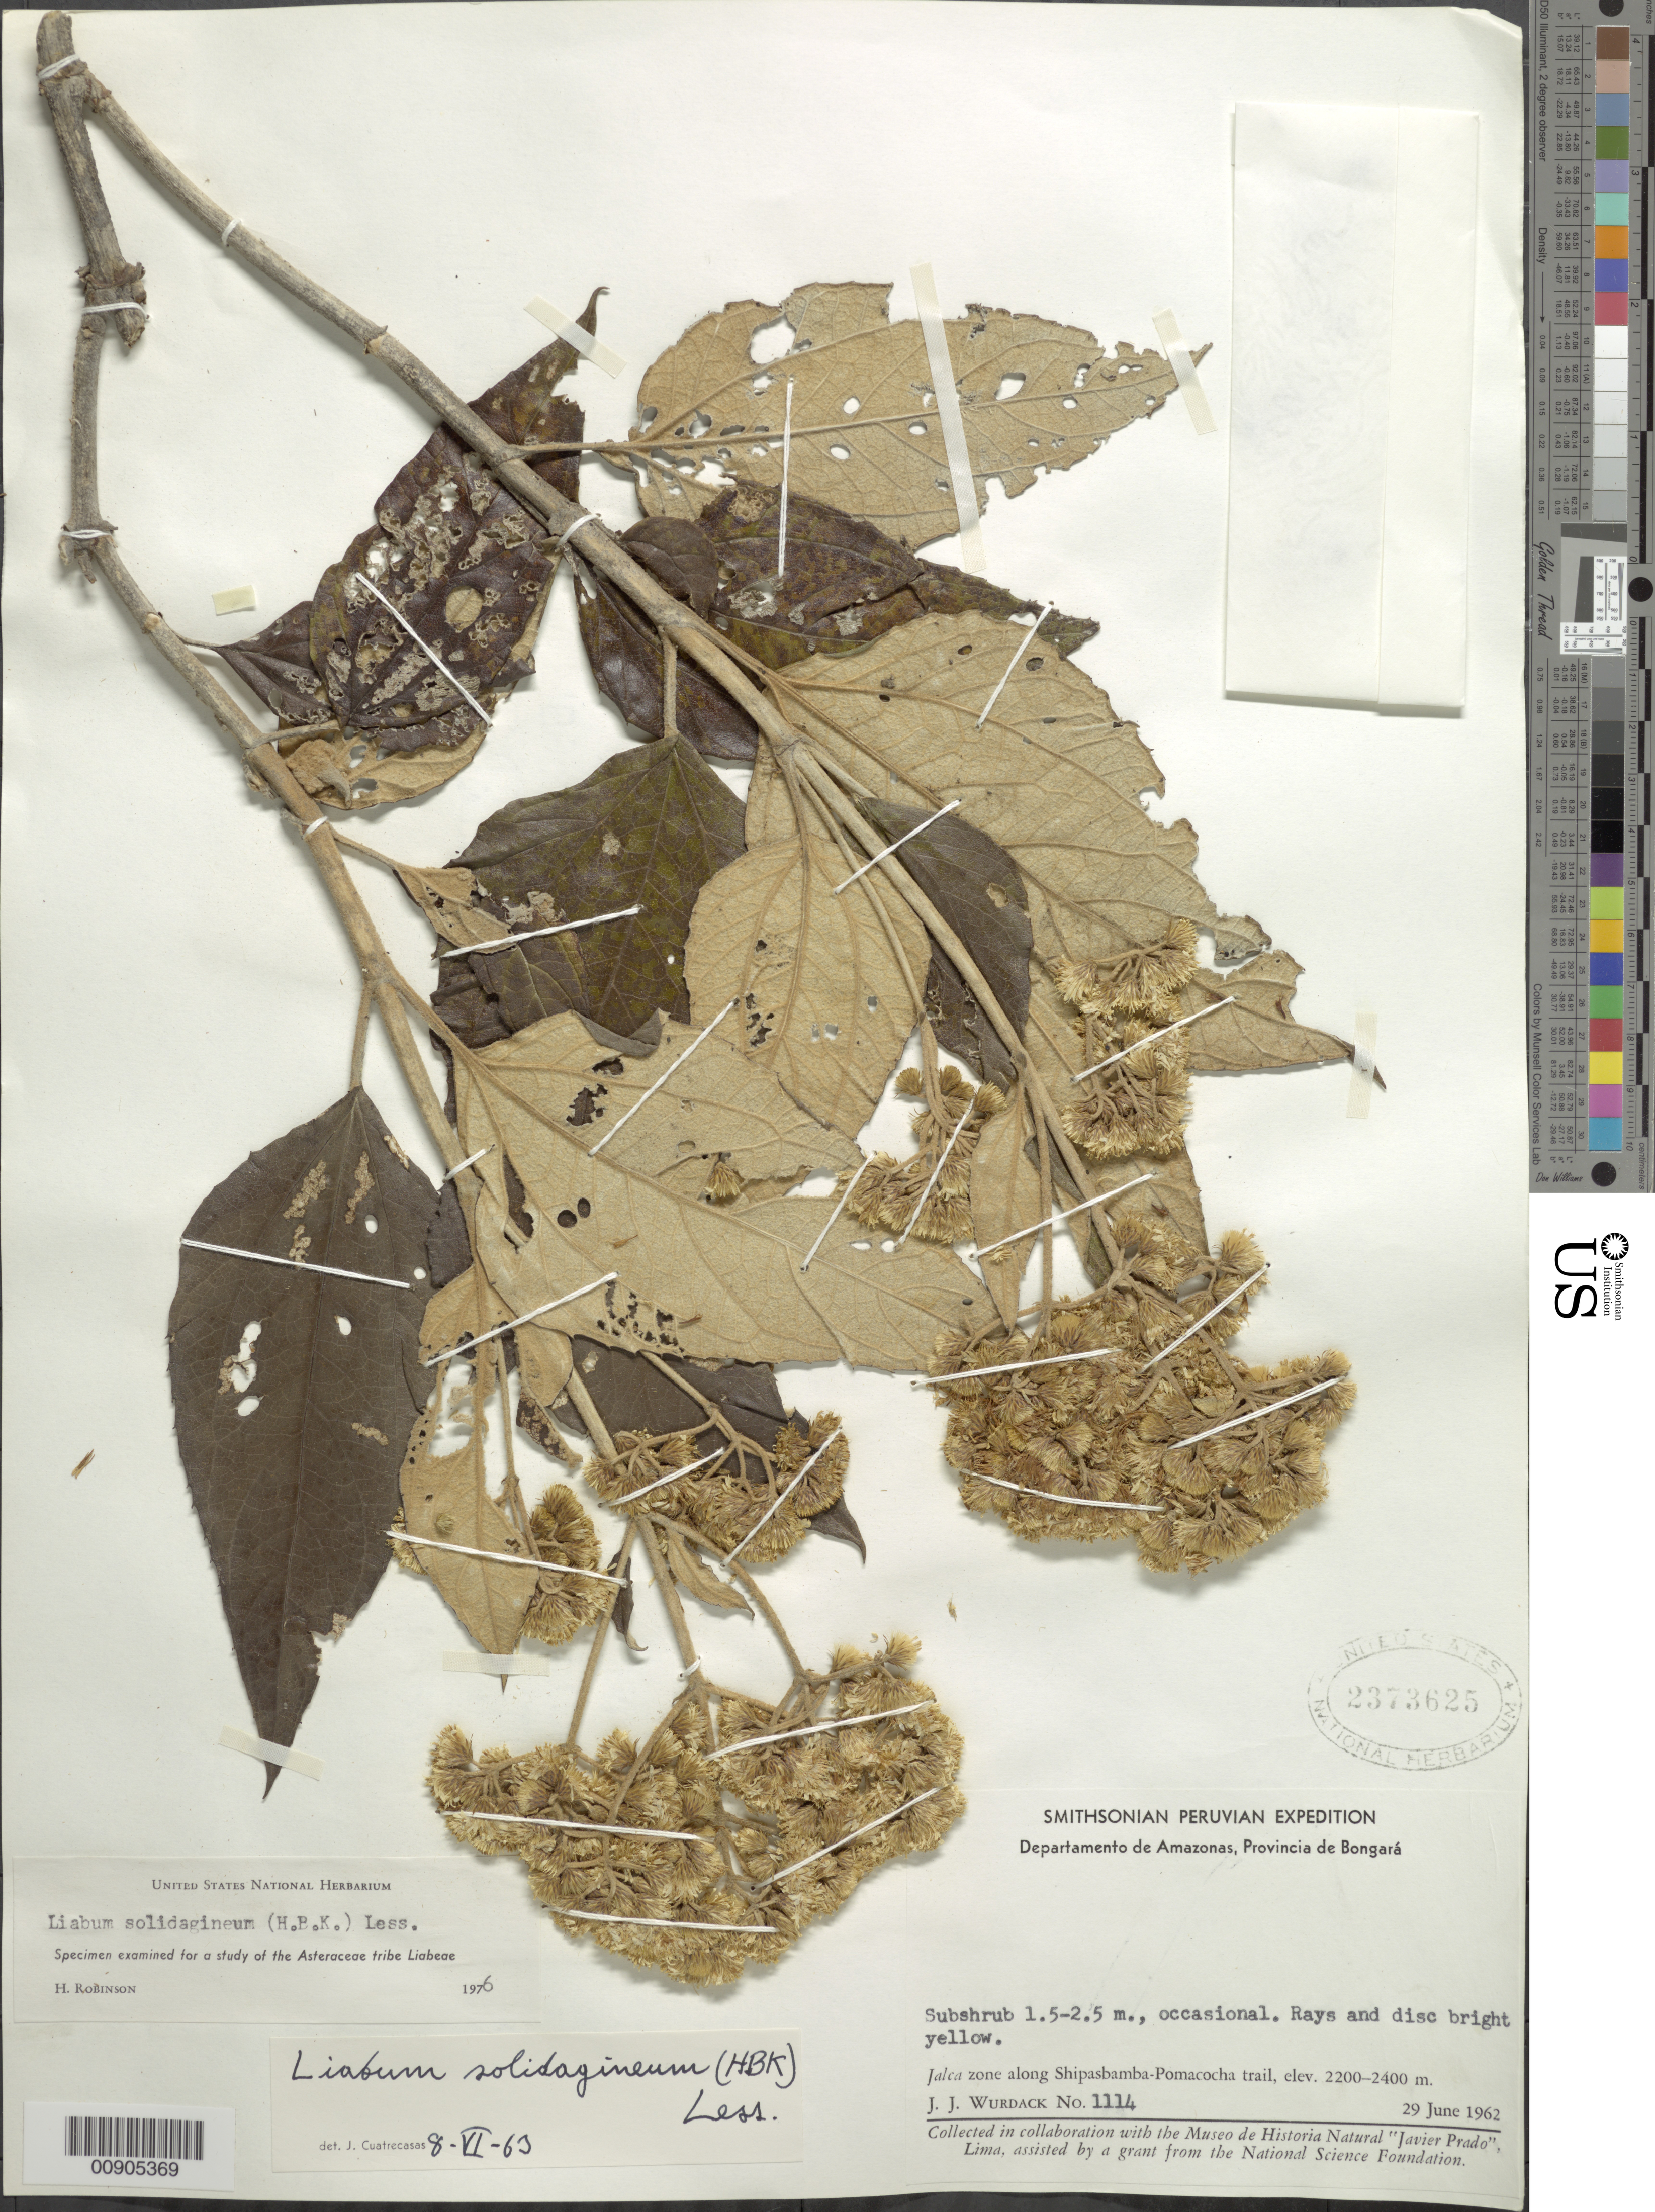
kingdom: Plantae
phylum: Tracheophyta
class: Magnoliopsida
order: Asterales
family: Asteraceae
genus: Liabum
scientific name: Liabum solidagineum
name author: (Kunth) Less.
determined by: Robinson, Harold E., (US)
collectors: J. J. Wurdack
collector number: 1114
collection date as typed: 29 June 1962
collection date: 1962-06-29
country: Peru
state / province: Amazonas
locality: Prov. Bongará, along the Shipasbamba-Pomacocha trail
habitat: Jalca zone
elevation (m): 2200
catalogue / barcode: US 2373625